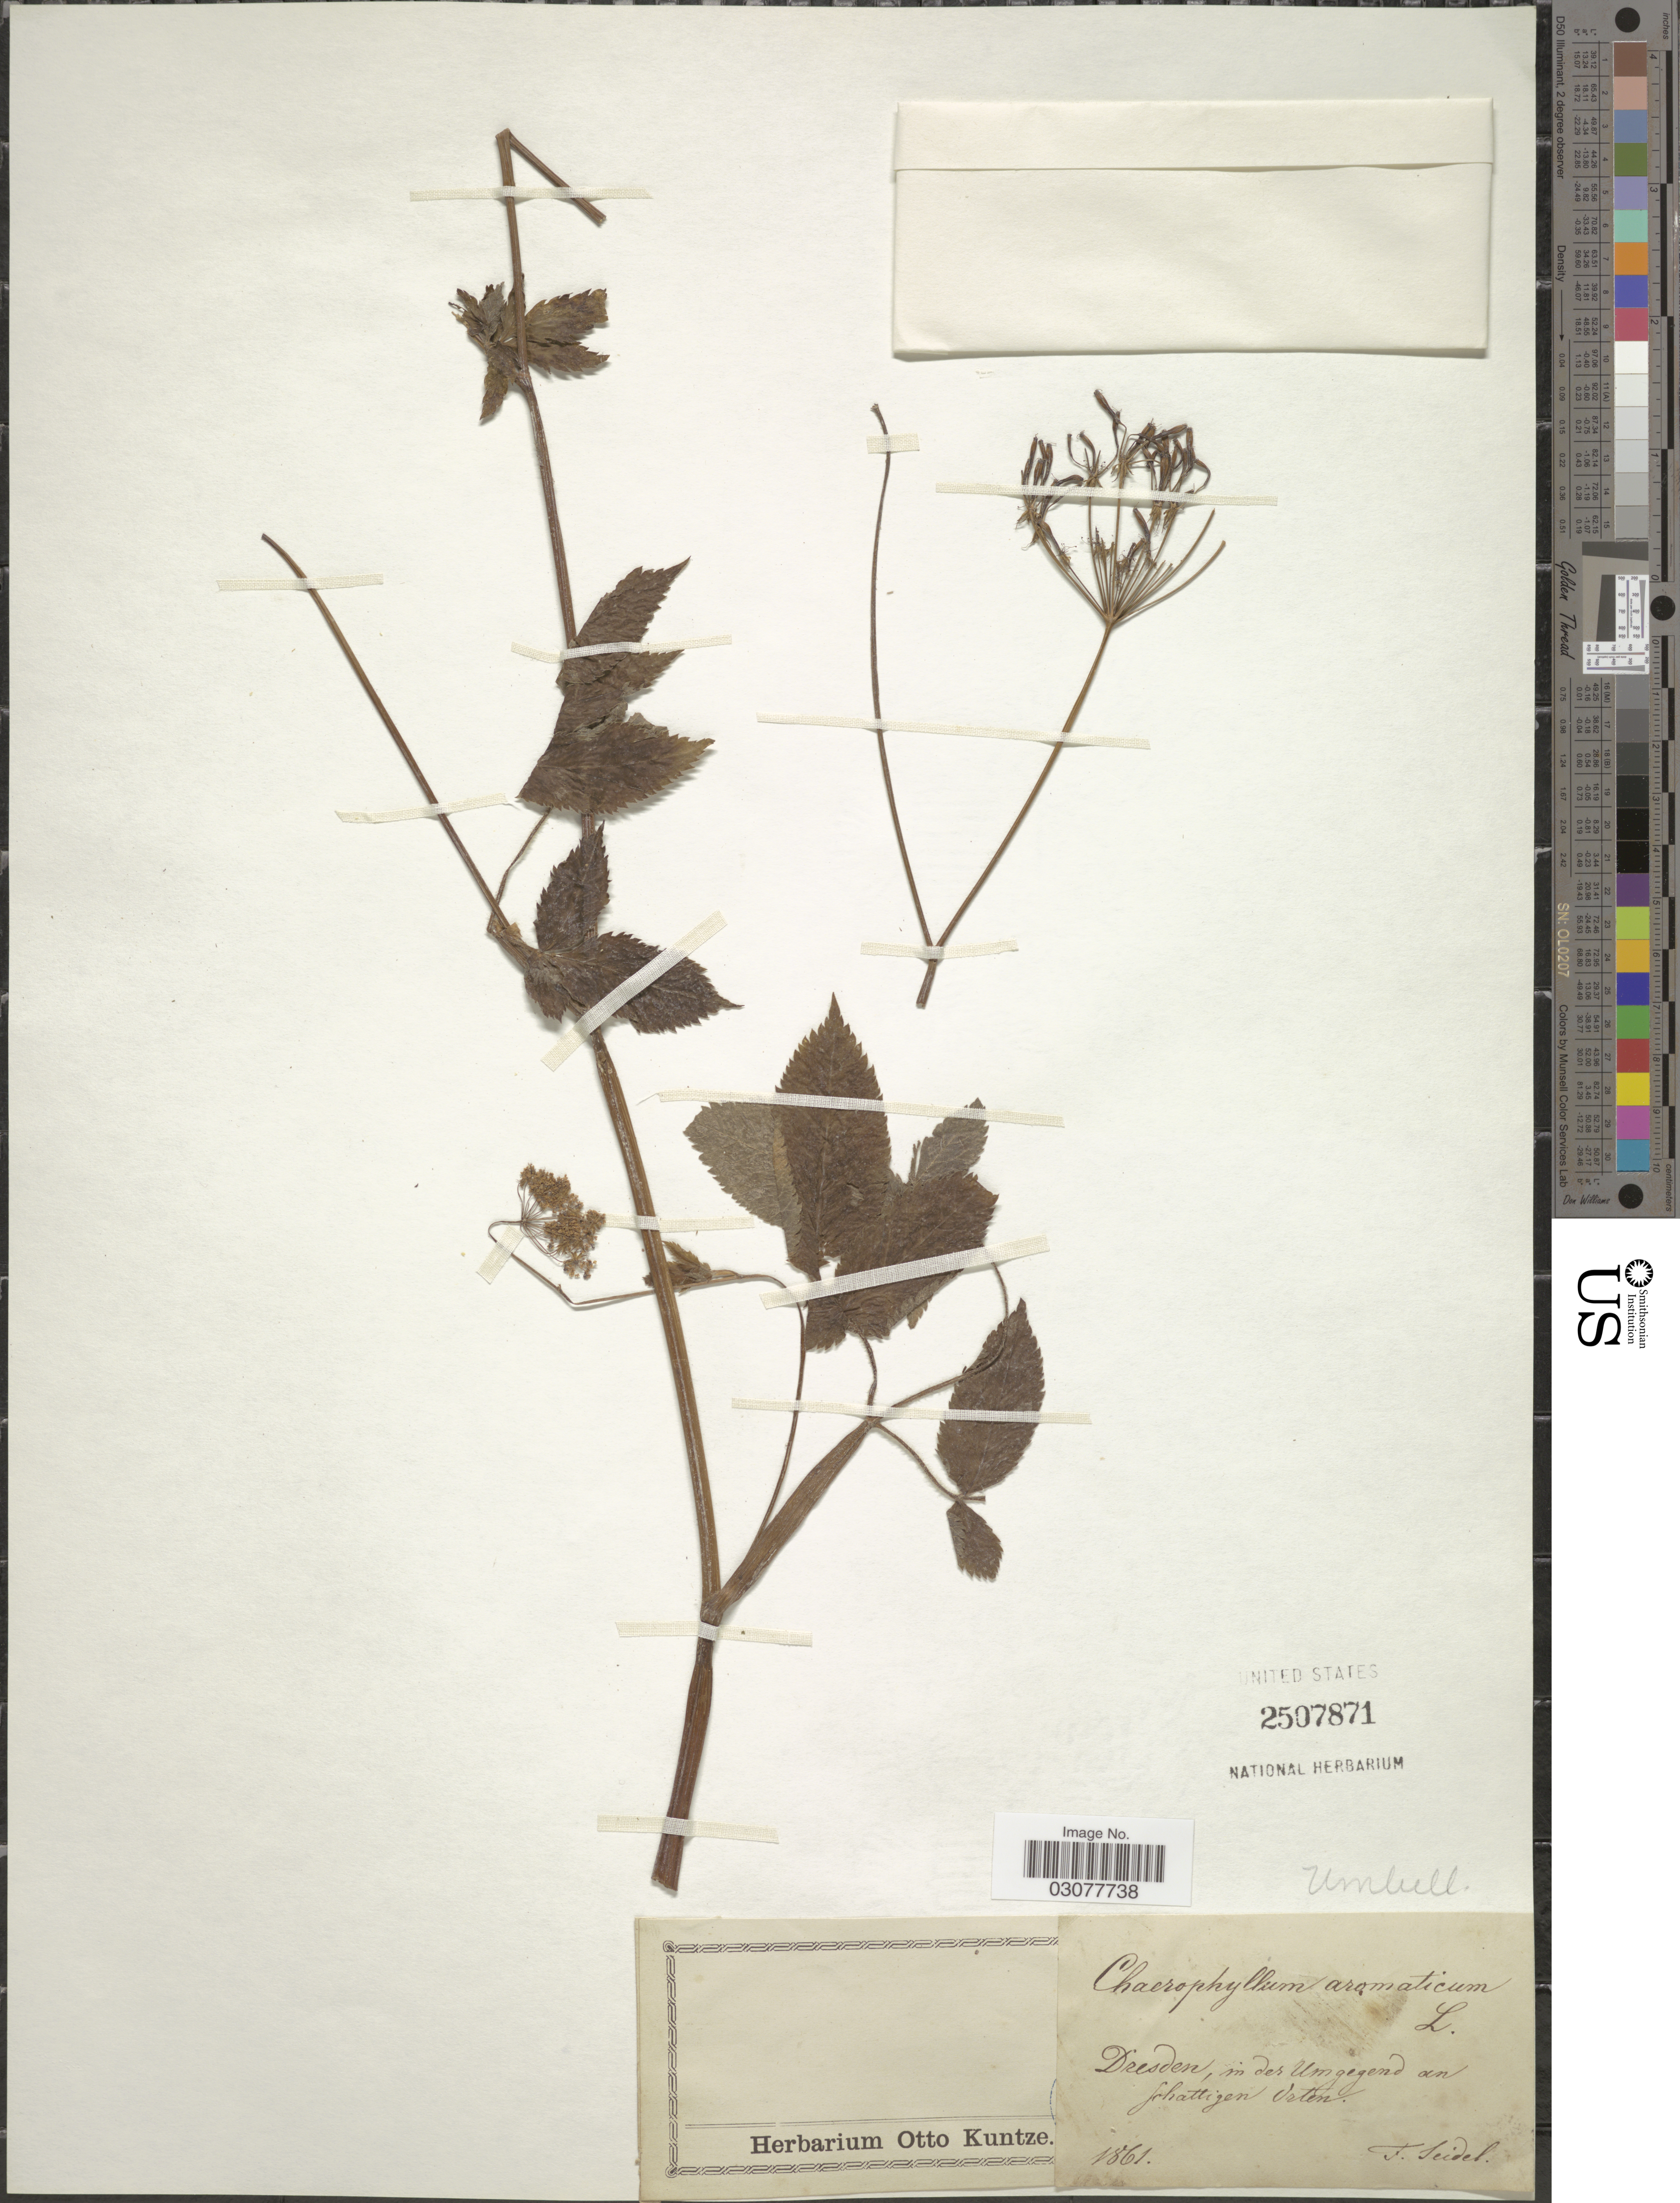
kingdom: Plantae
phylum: Tracheophyta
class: Magnoliopsida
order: Apiales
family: Apiaceae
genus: Chaerophyllum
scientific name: Chaerophyllum aromaticum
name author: L.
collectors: F. Seidel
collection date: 1861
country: Germany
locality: Dresden, in des Umgegend an Schattigen Orten.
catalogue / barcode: US 2507871